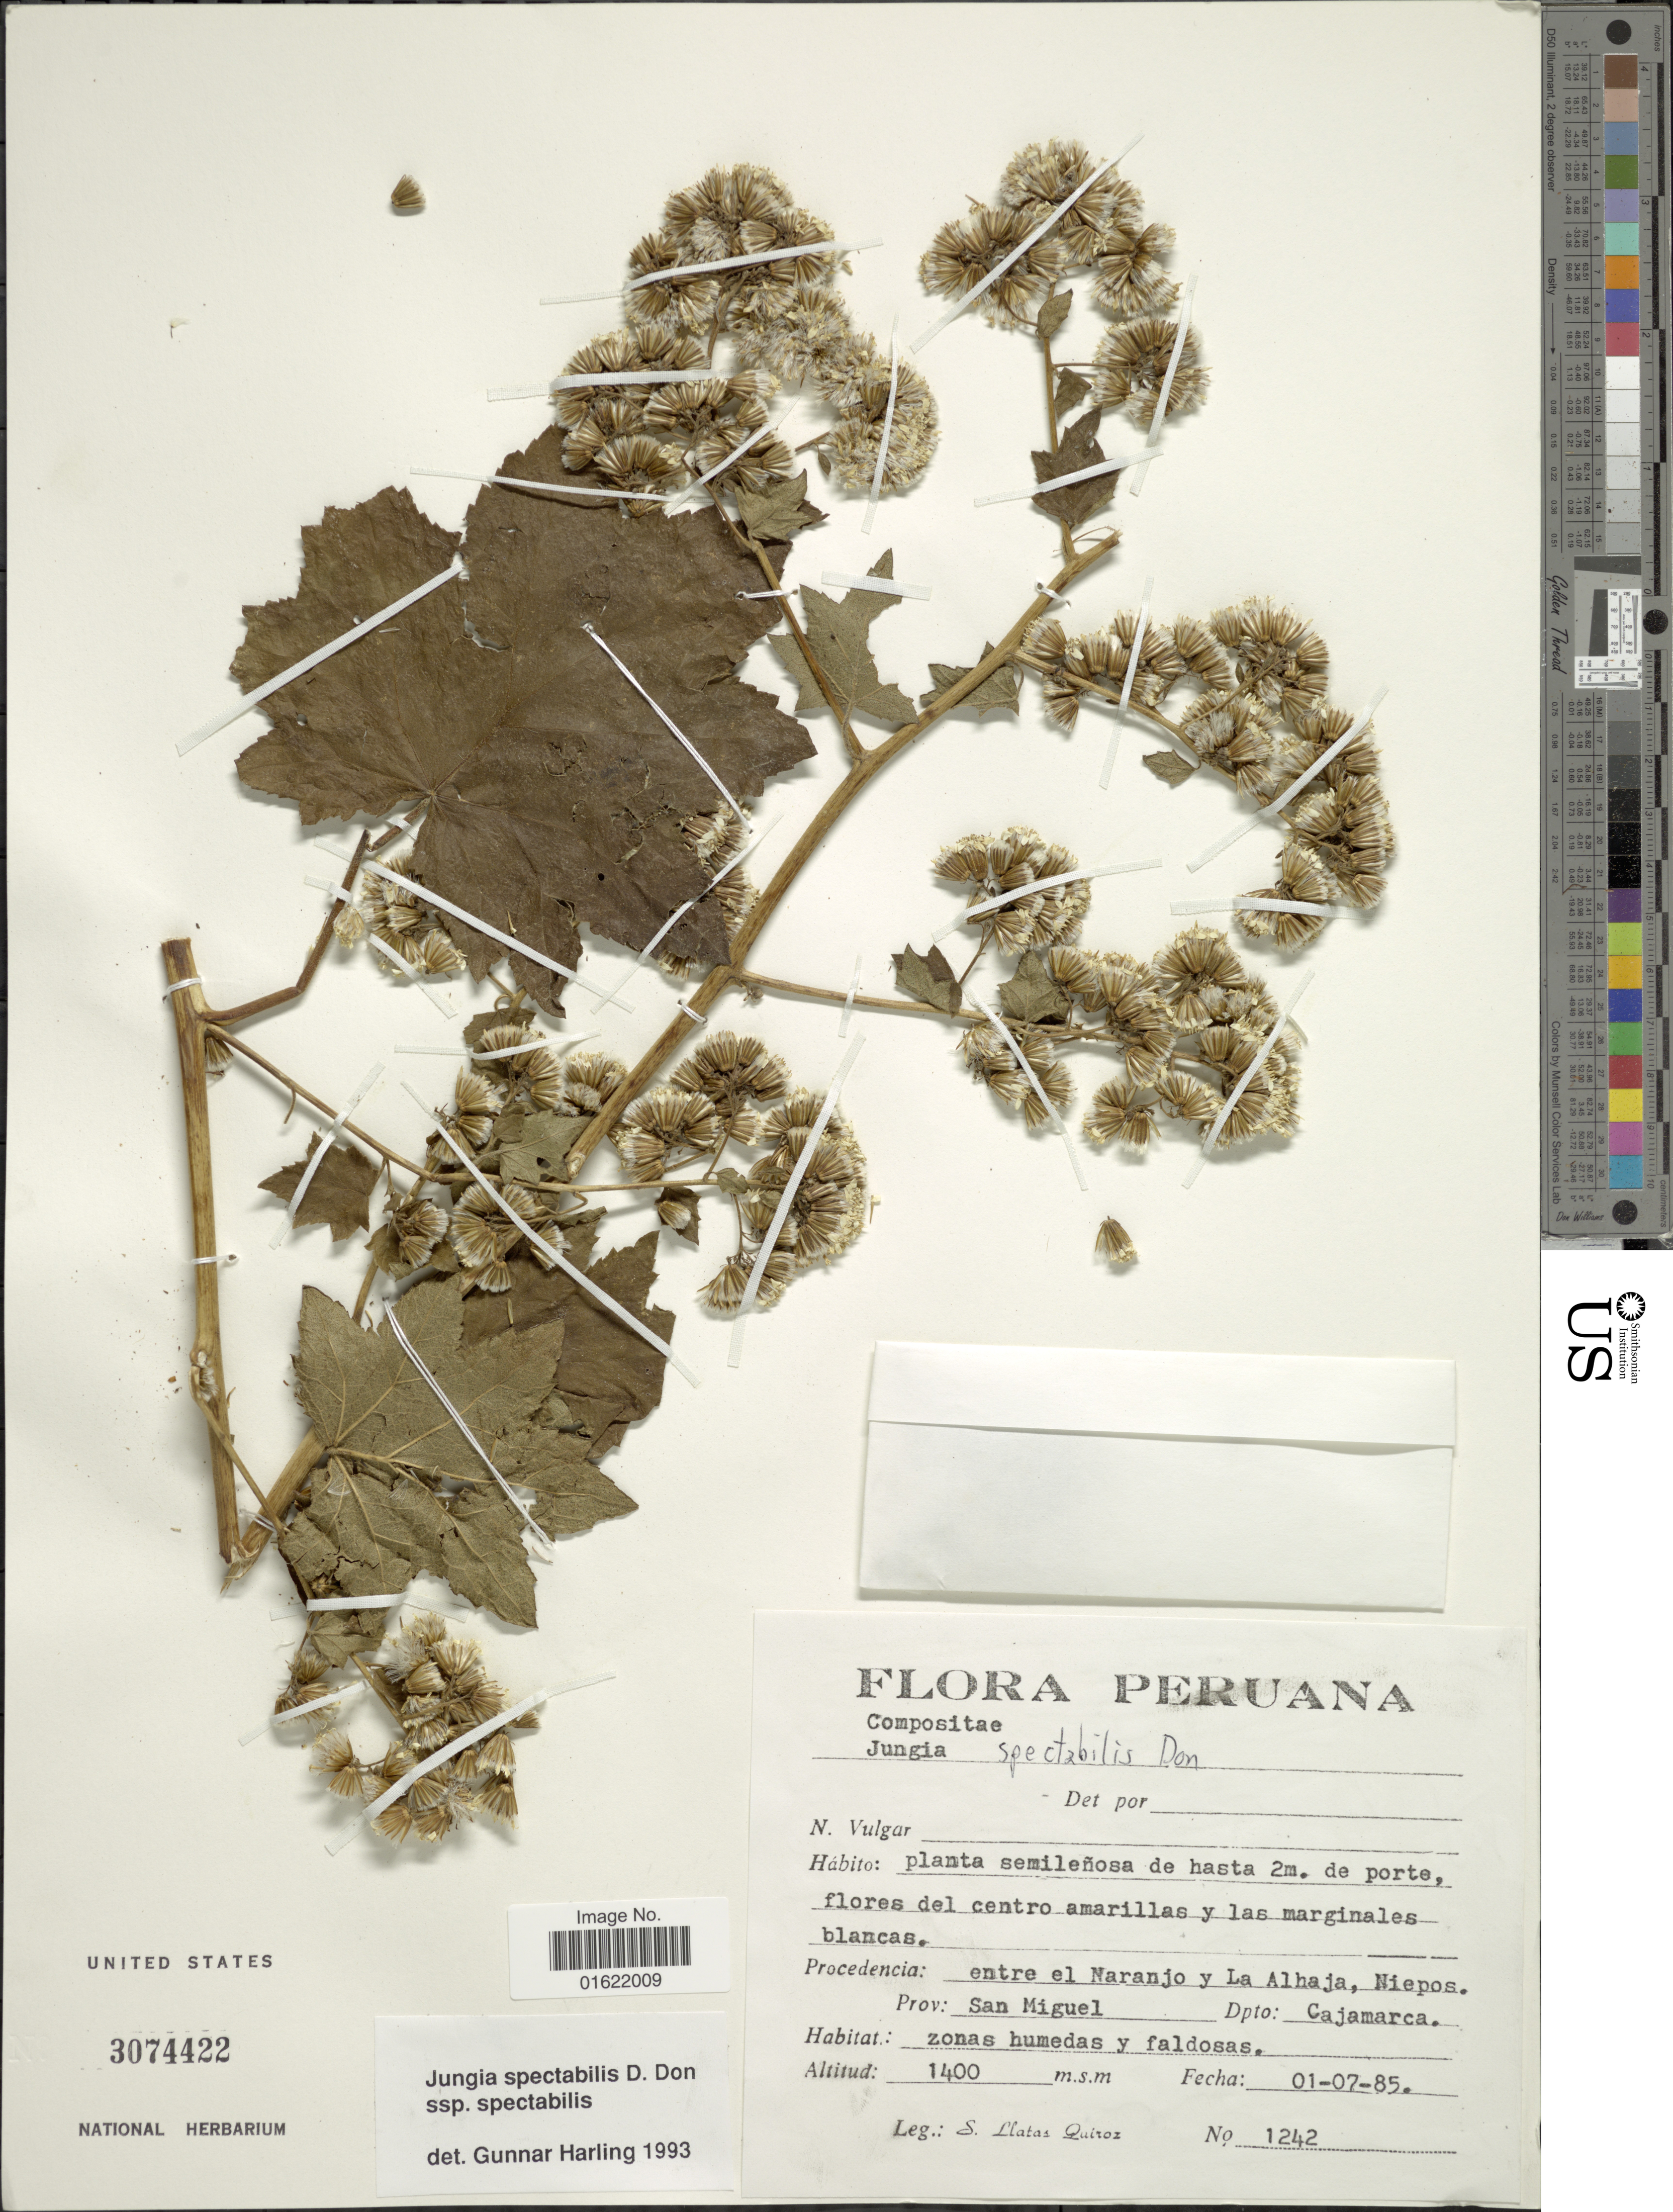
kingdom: Plantae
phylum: Tracheophyta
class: Magnoliopsida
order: Asterales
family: Asteraceae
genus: Jungia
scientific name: Jungia spectabilis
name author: D. Don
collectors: S. L. Quiroz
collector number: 1242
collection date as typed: Transcribed d/m/y: 1/7/85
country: Peru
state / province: Cajamarca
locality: Procedencia: entre el Naranjo y La Alhaja, Niepos. Prov. San Miguel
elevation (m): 1400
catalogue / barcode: US 3074422